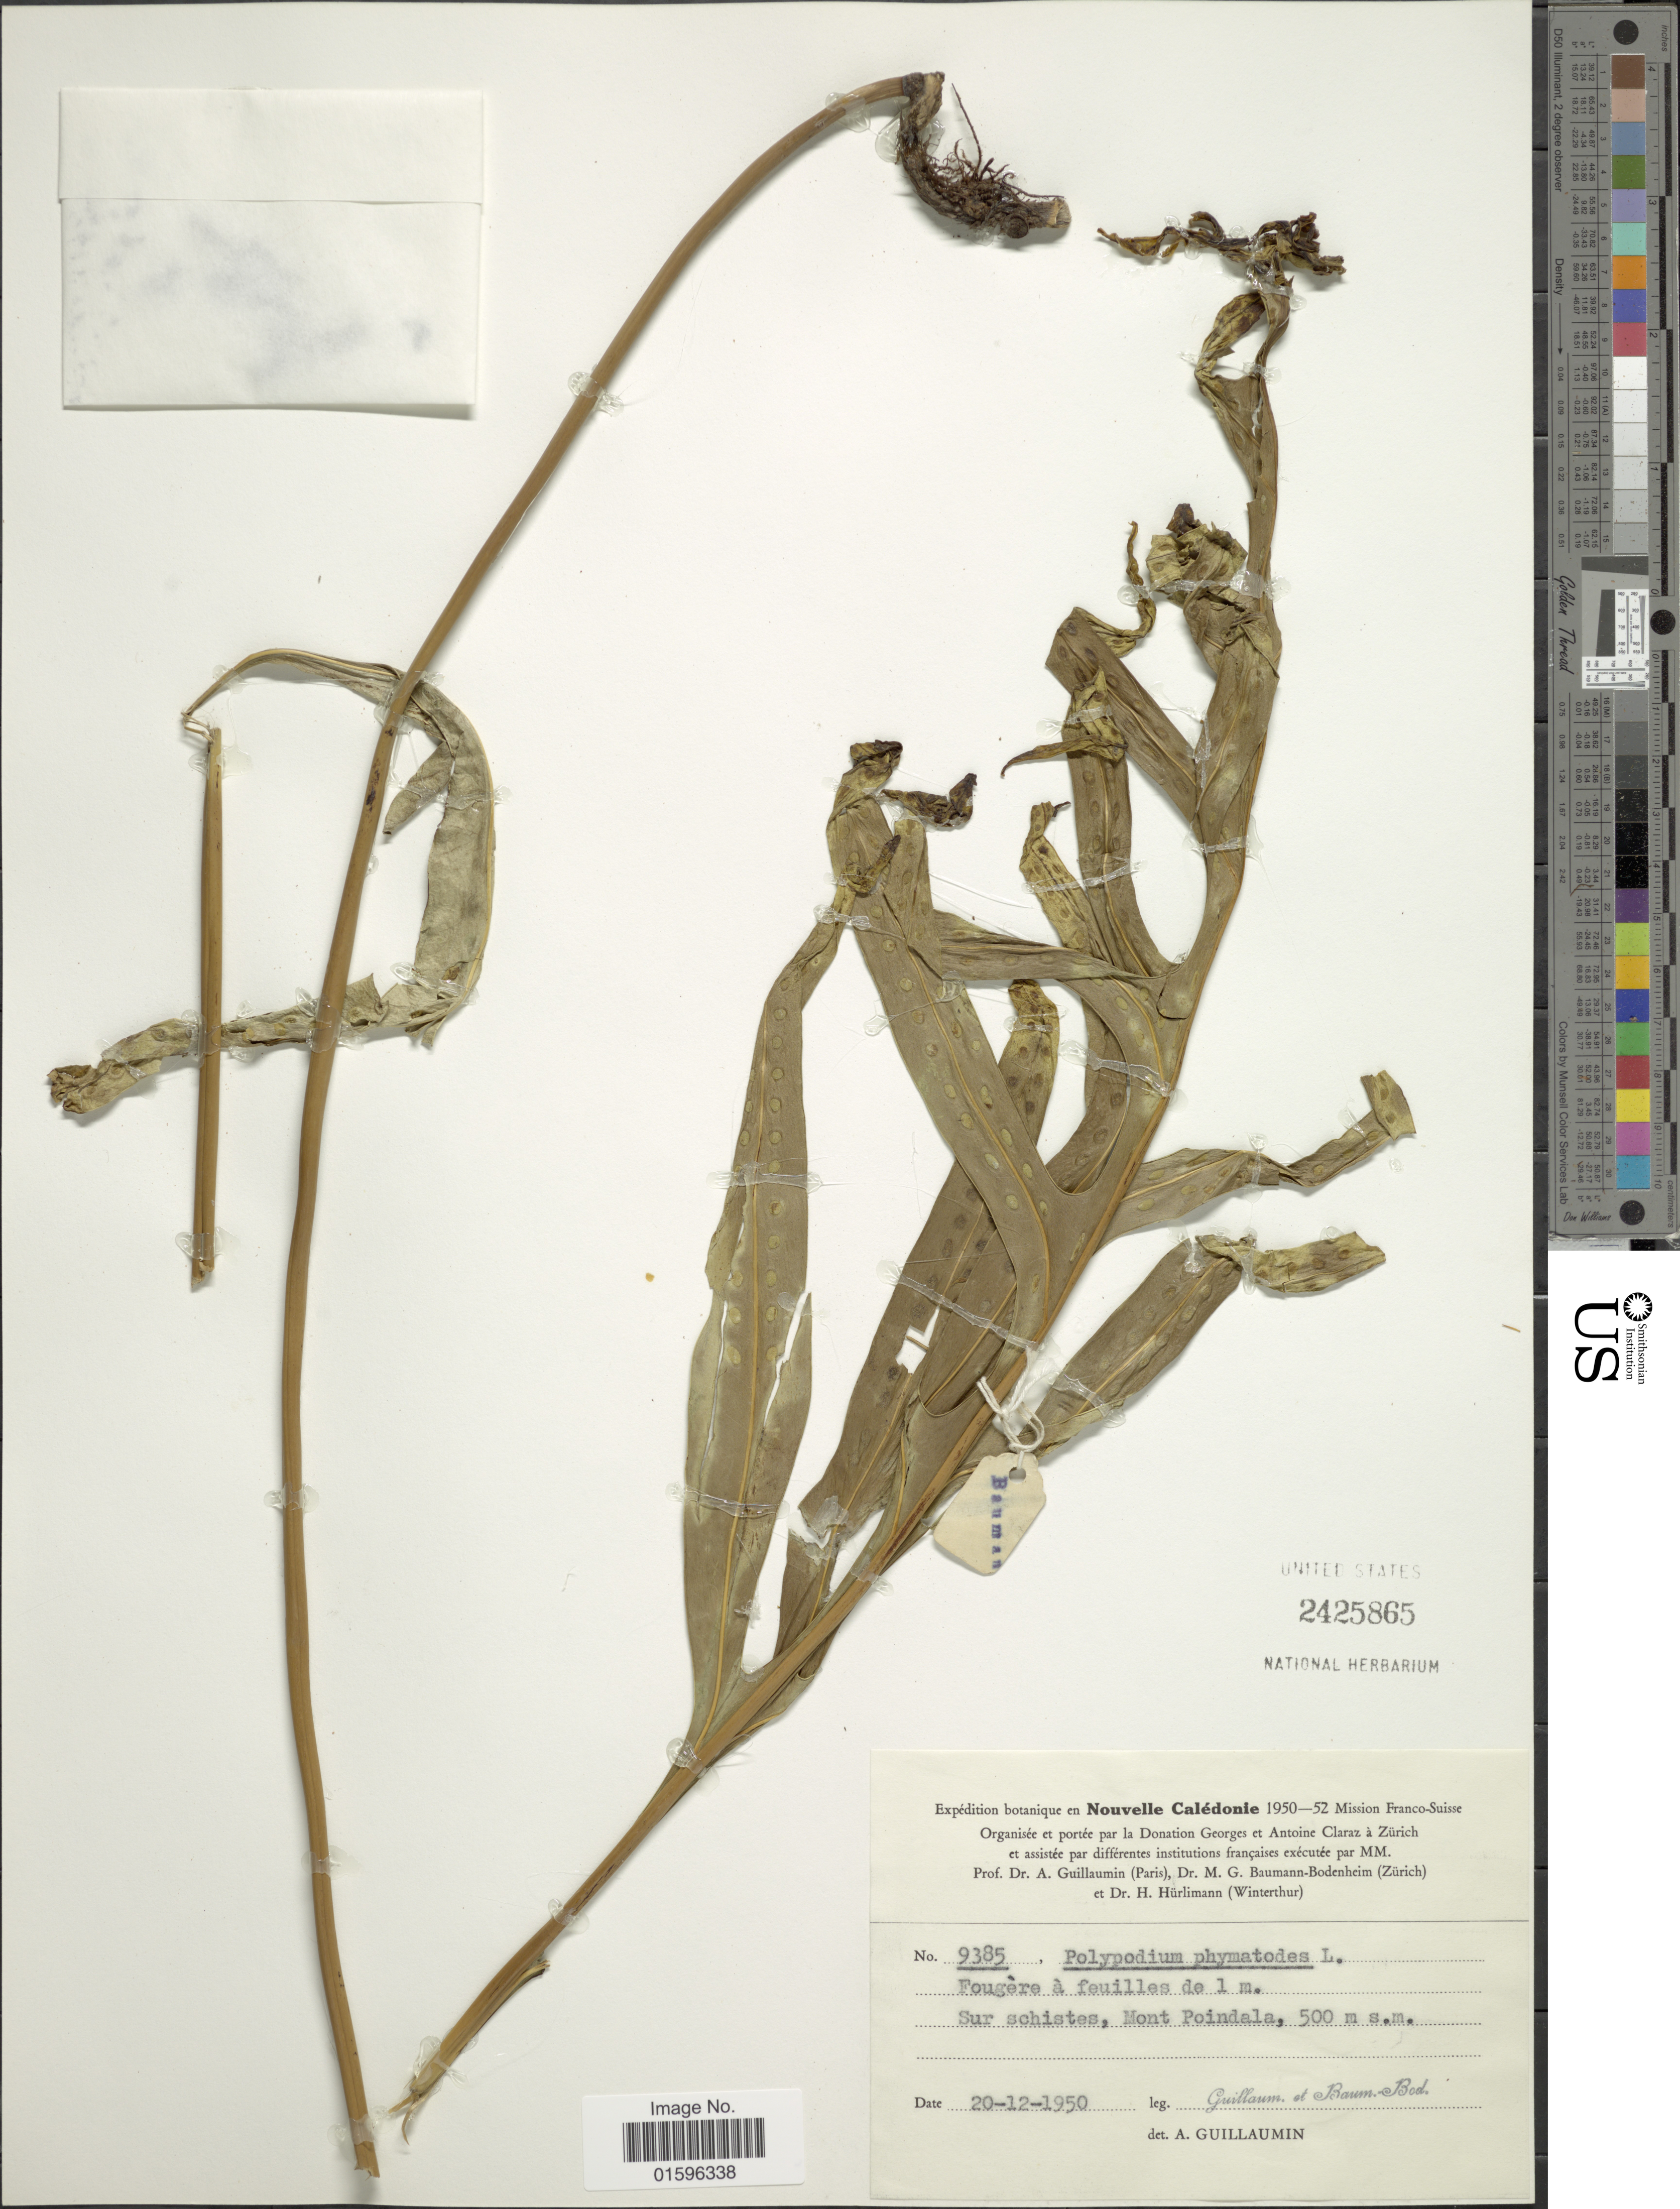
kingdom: Plantae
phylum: Tracheophyta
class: Polypodiopsida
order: Polypodiales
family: Polypodiaceae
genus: Polypodium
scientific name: Polypodium scolopendria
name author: Burm. f.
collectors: Guillaum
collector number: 9385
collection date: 1950-12-20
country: New Caledonia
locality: Nouvelle Caledonie, Sur schistes, Mont Poindala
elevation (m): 500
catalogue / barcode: US 2425865